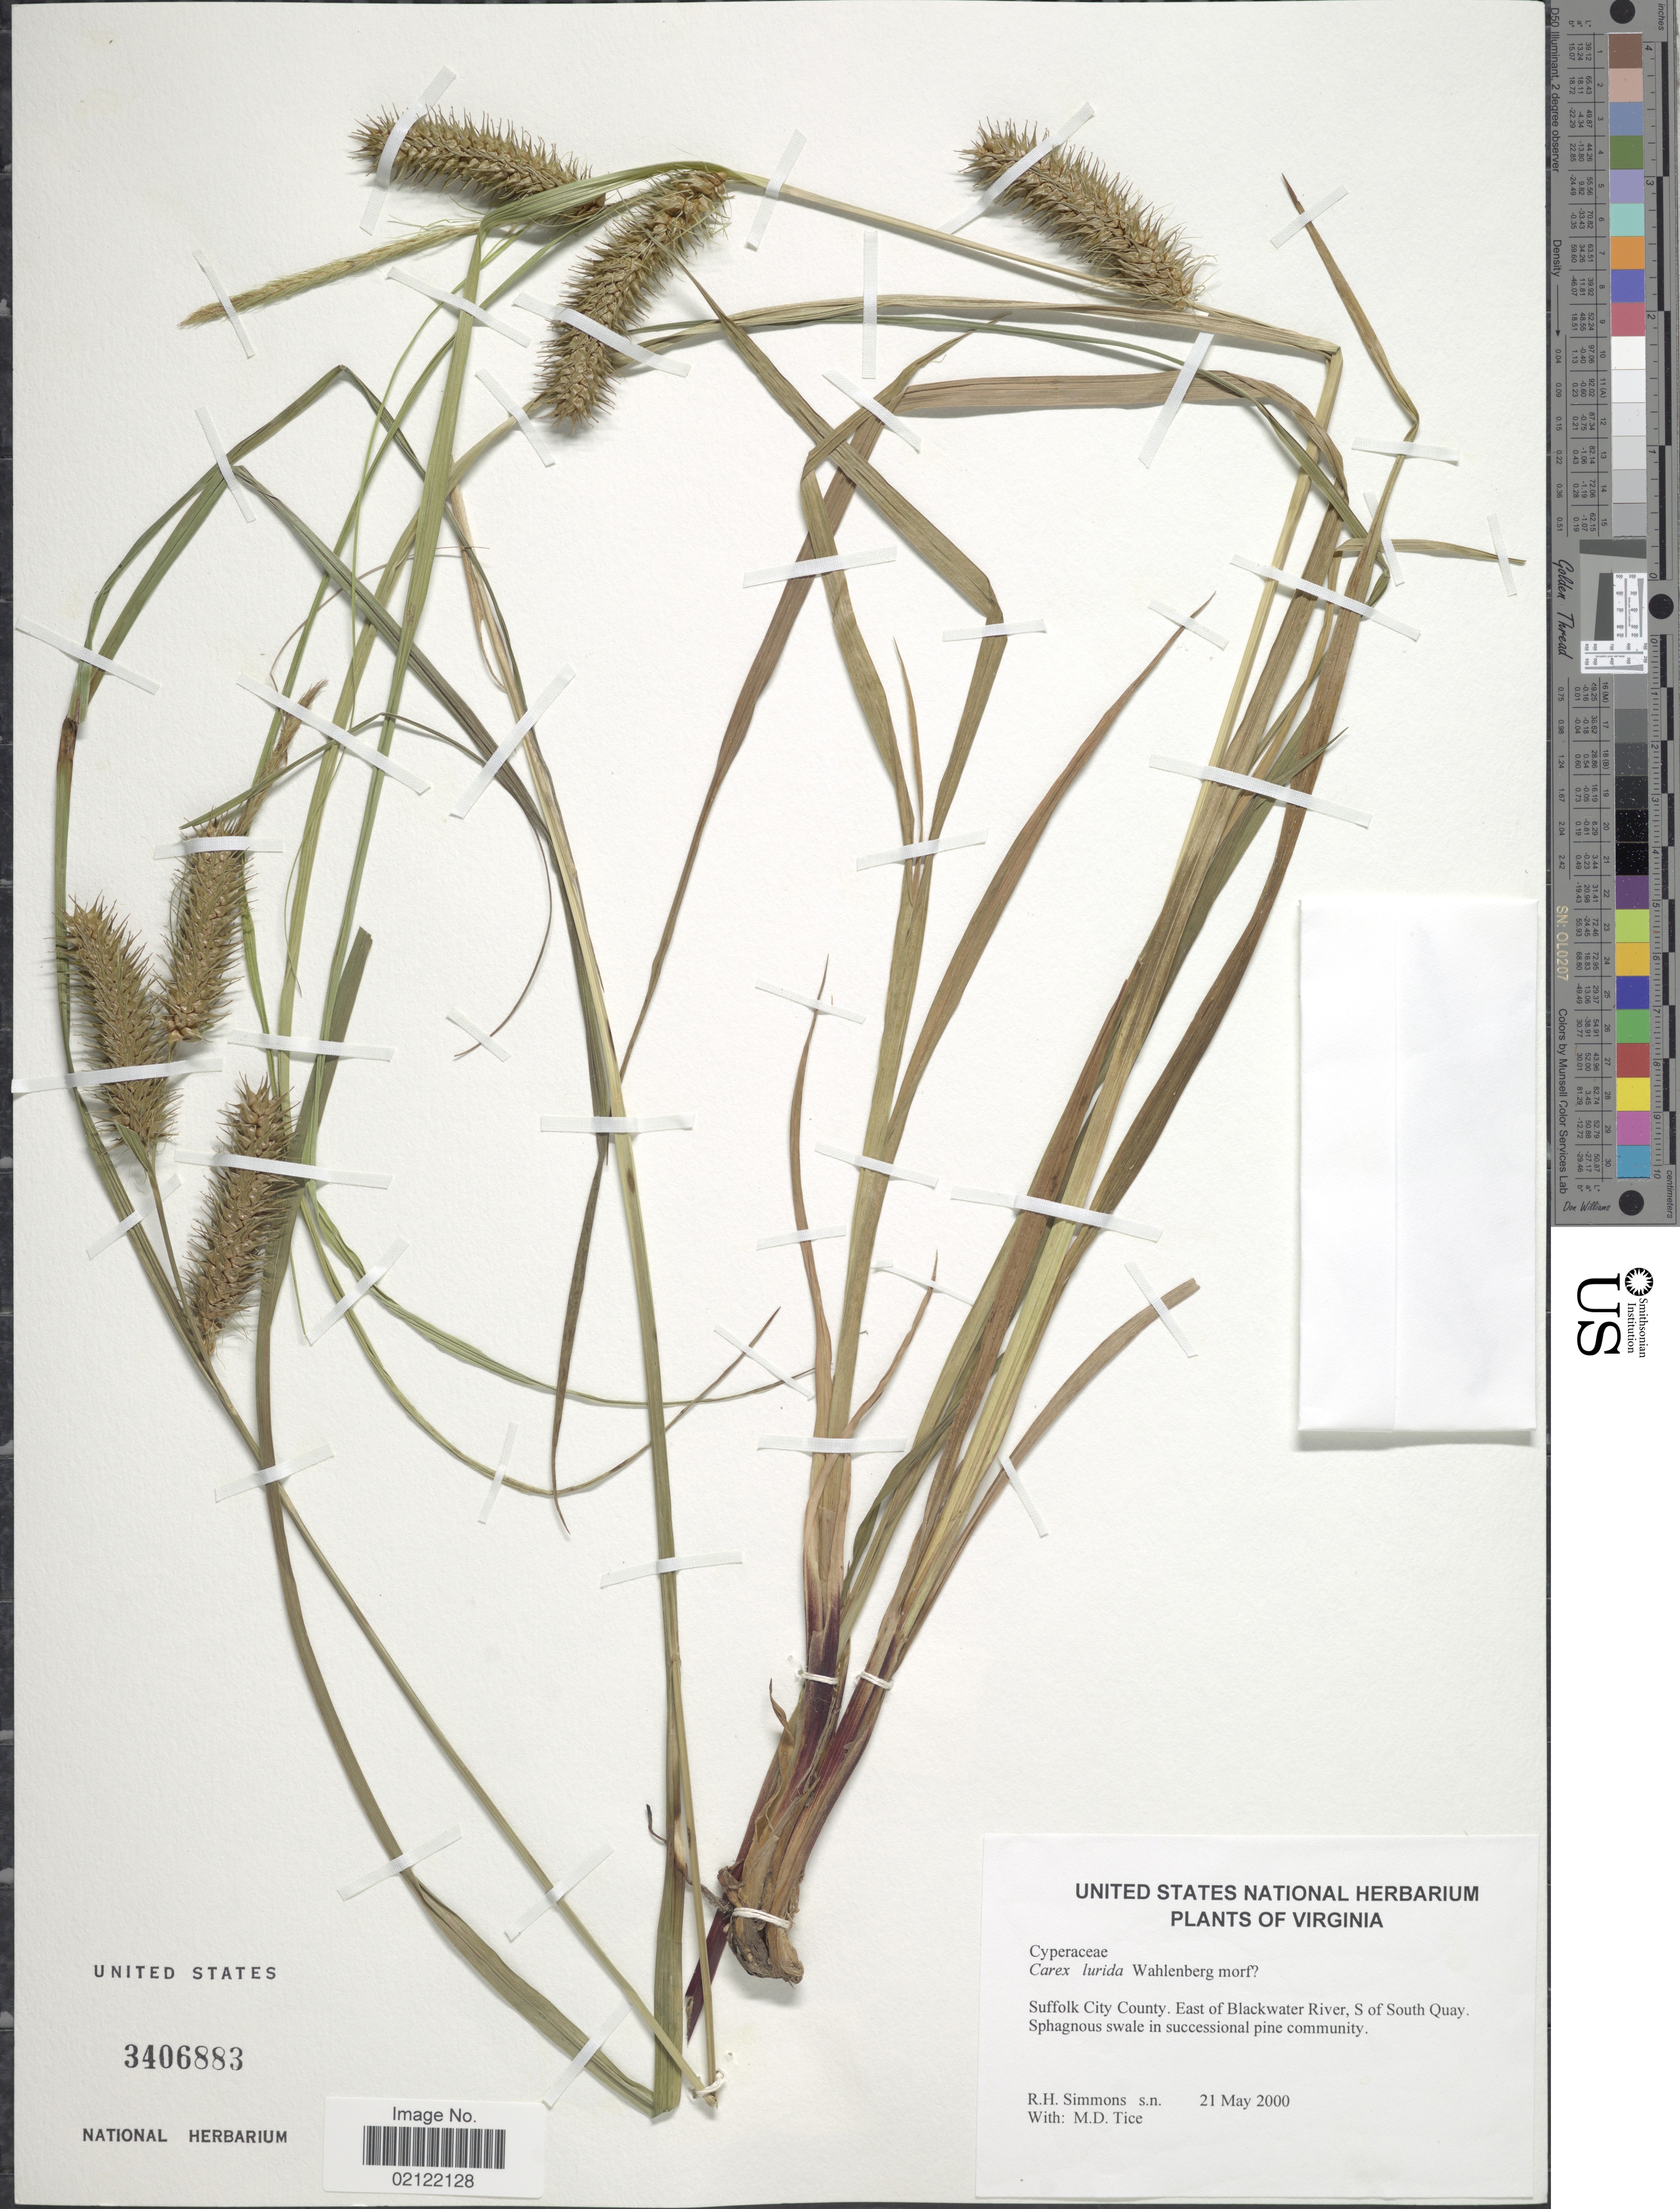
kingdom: Plantae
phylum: Tracheophyta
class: Liliopsida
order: Poales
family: Cyperaceae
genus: Carex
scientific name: Carex lurida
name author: Wahlenb.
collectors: R. H. Simmons & M. Tice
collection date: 2000-05-21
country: United States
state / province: Virginia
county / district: City of Suffolk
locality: Suffolk City County. East of Blackwater River, S of South Quay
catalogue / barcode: US 3406883